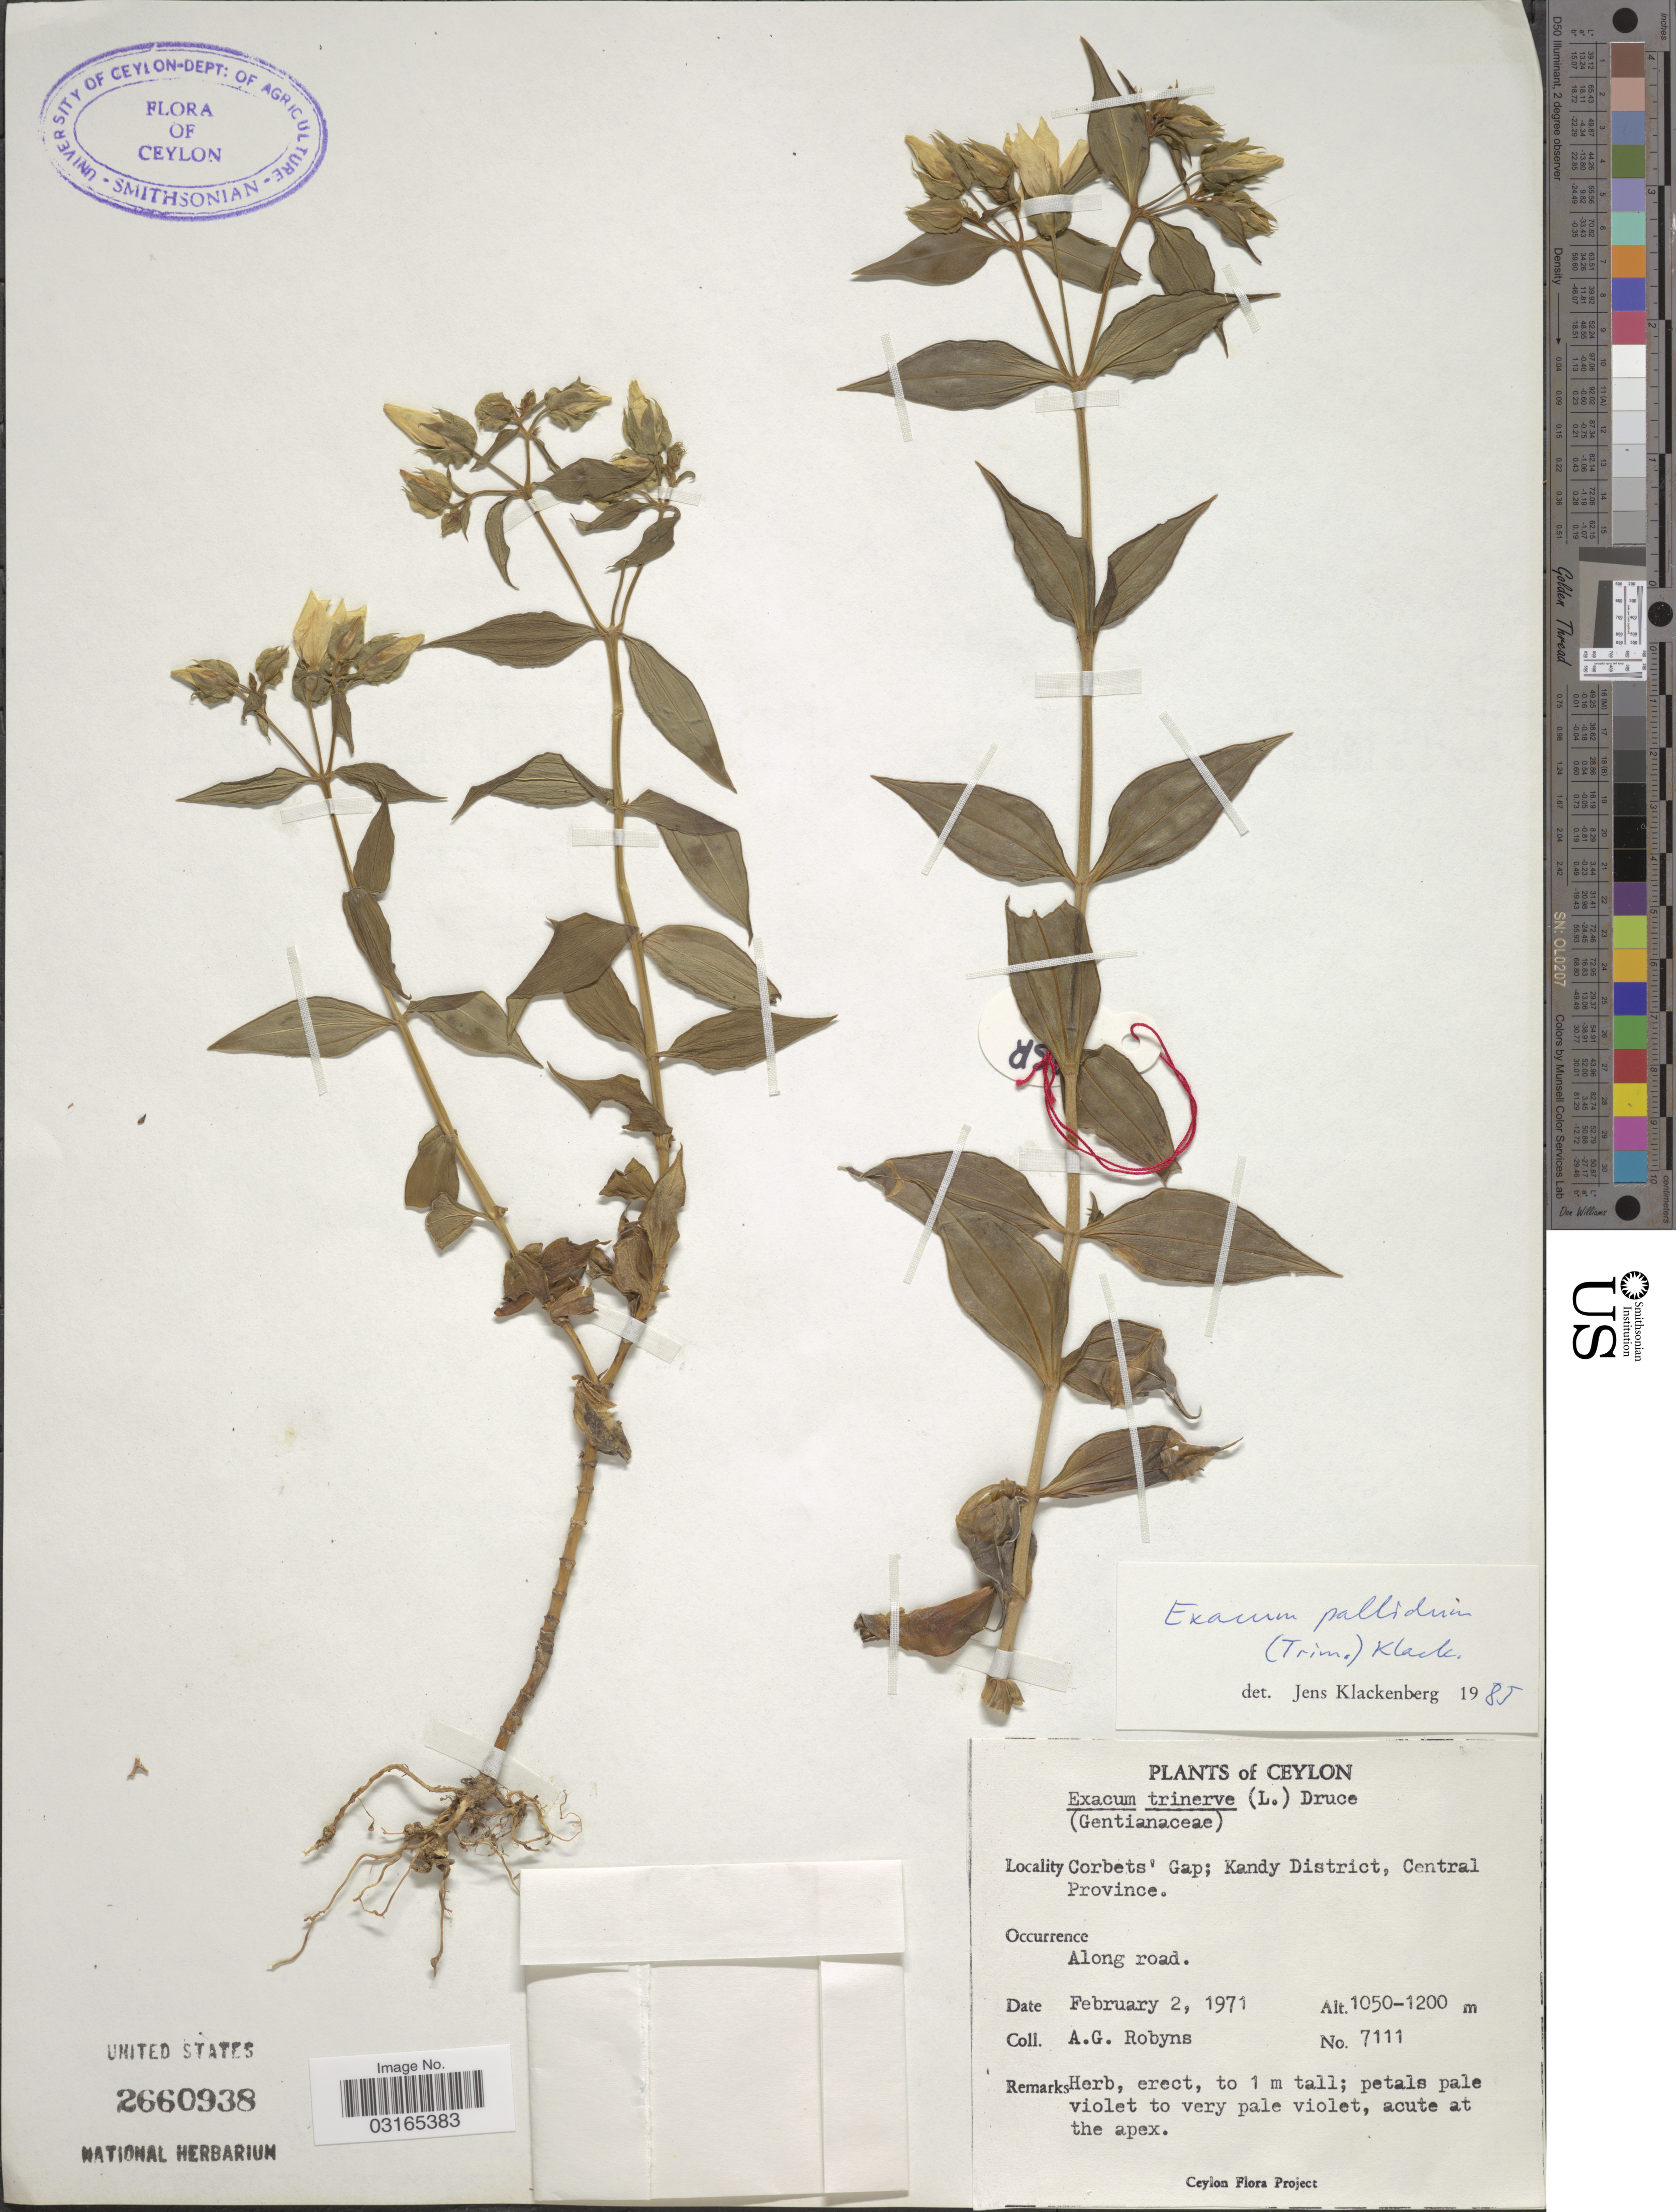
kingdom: Plantae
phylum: Tracheophyta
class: Magnoliopsida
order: Gentianales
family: Gentianaceae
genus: Exacum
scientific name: Exacum pallidum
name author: (Trimen) Klack.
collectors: A. G. Robyns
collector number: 7111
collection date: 1971-02-02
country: Sri Lanka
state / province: Central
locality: Ceylon. Corbet's Gap; Kandy District.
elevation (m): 1050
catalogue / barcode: US 2660938